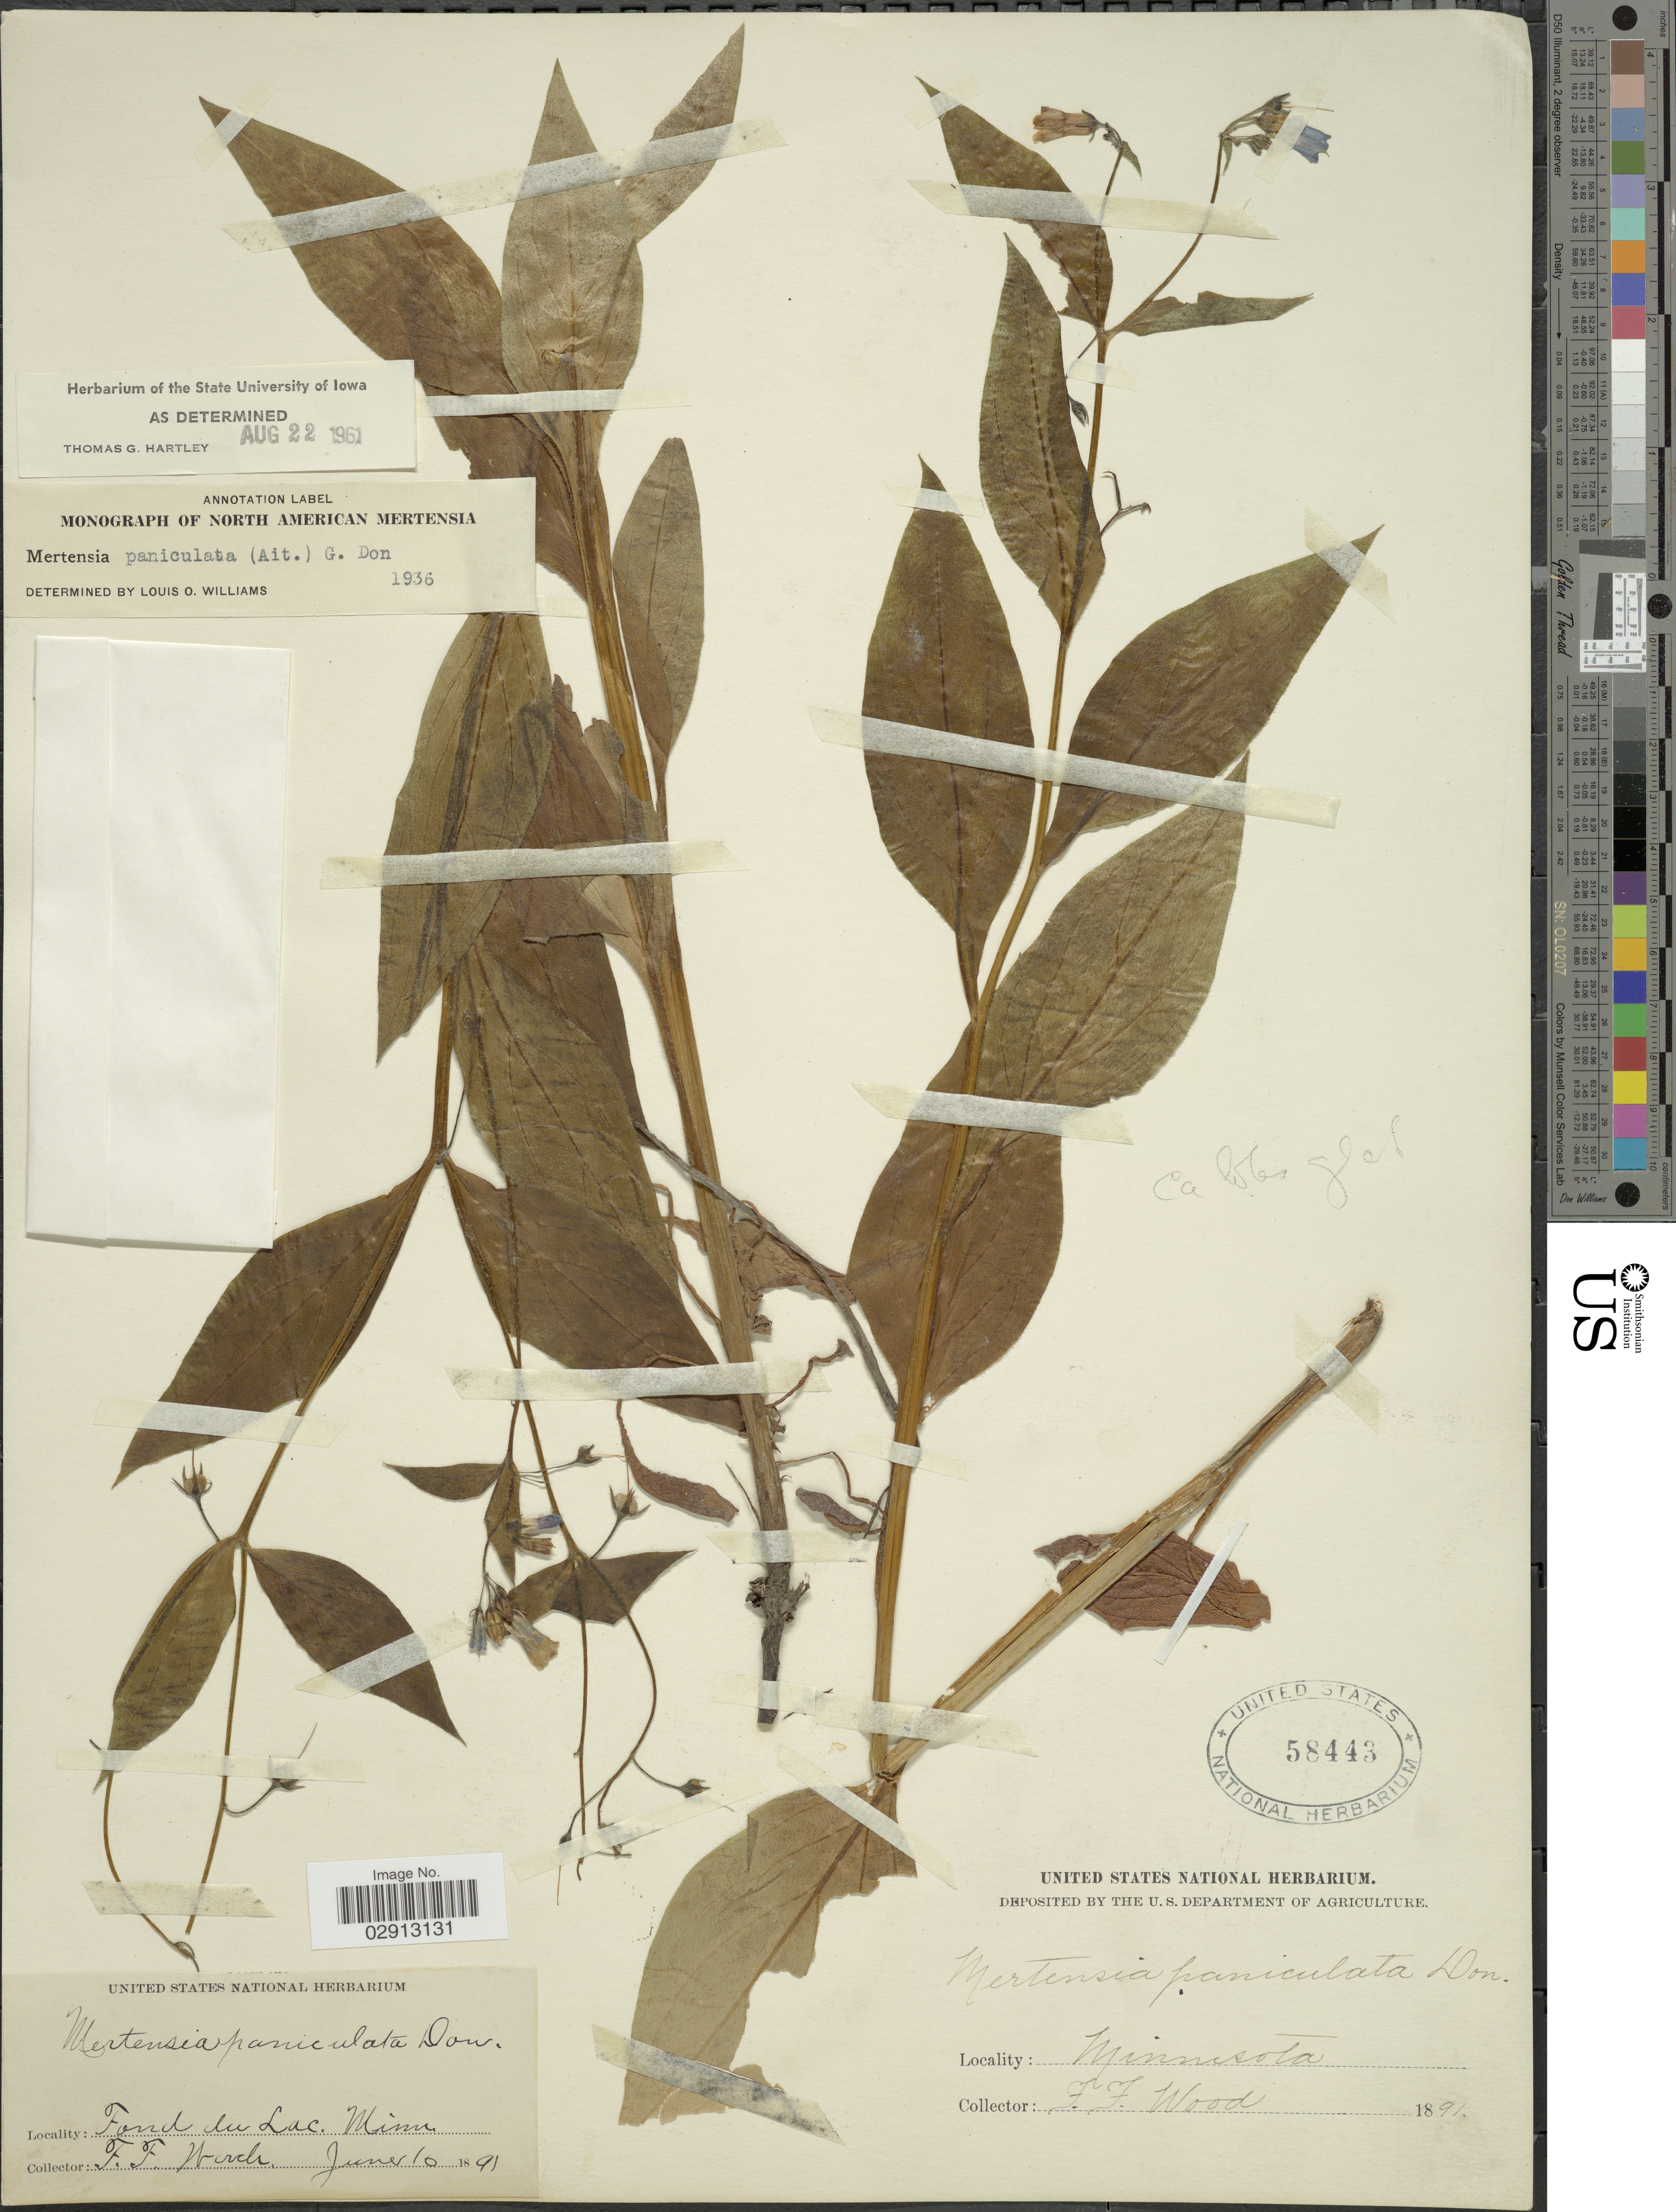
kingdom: Plantae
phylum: Tracheophyta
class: Magnoliopsida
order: Boraginales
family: Boraginaceae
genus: Mertensia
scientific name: Mertensia paniculata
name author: (Aiton) G. Don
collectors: F. Wood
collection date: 1891-06-10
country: United States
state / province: Minnesota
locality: Fond du Lac.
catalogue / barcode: US 58443